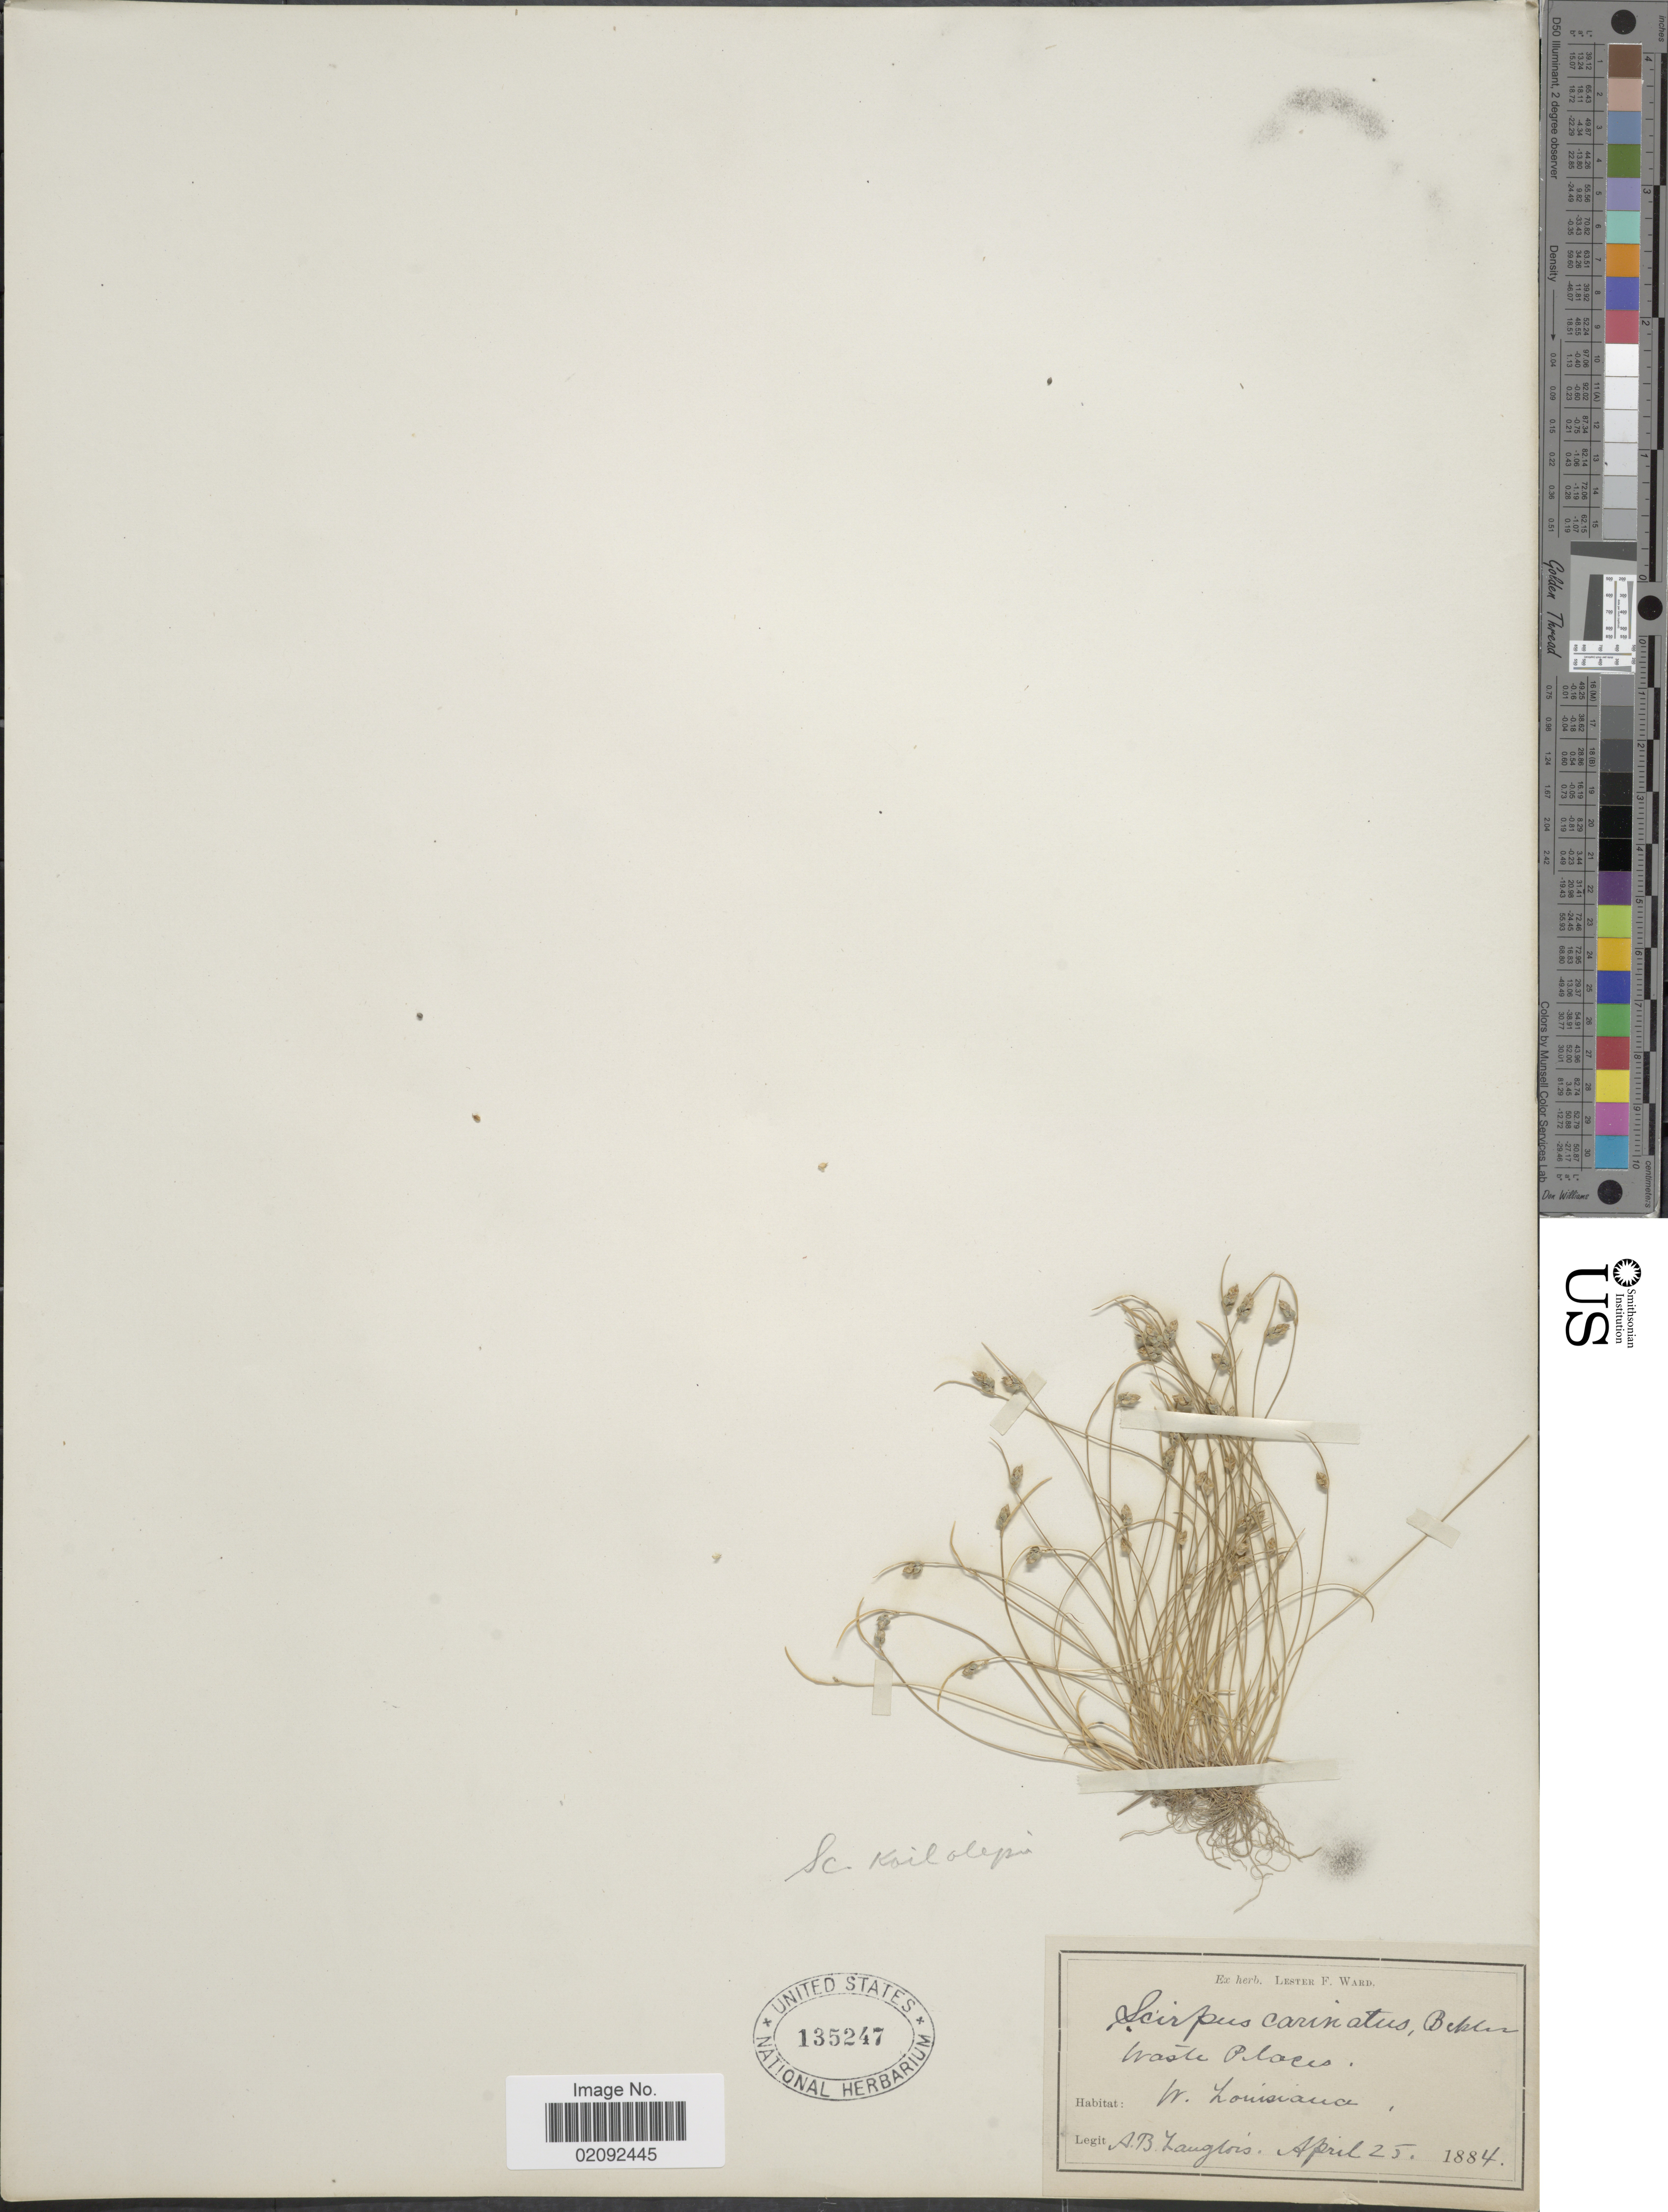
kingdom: Plantae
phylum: Tracheophyta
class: Liliopsida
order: Poales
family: Cyperaceae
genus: Isolepis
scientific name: Isolepis carinata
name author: Hook. & Arn. ex Torr.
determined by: Strong, M. T., (US), Smithsonian Institution - National Museum of Natural History (UNITED STATES)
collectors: A. Langlois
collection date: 1884-04-25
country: United States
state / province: Louisiana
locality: W. Louisiana, waste places.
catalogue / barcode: US 135247